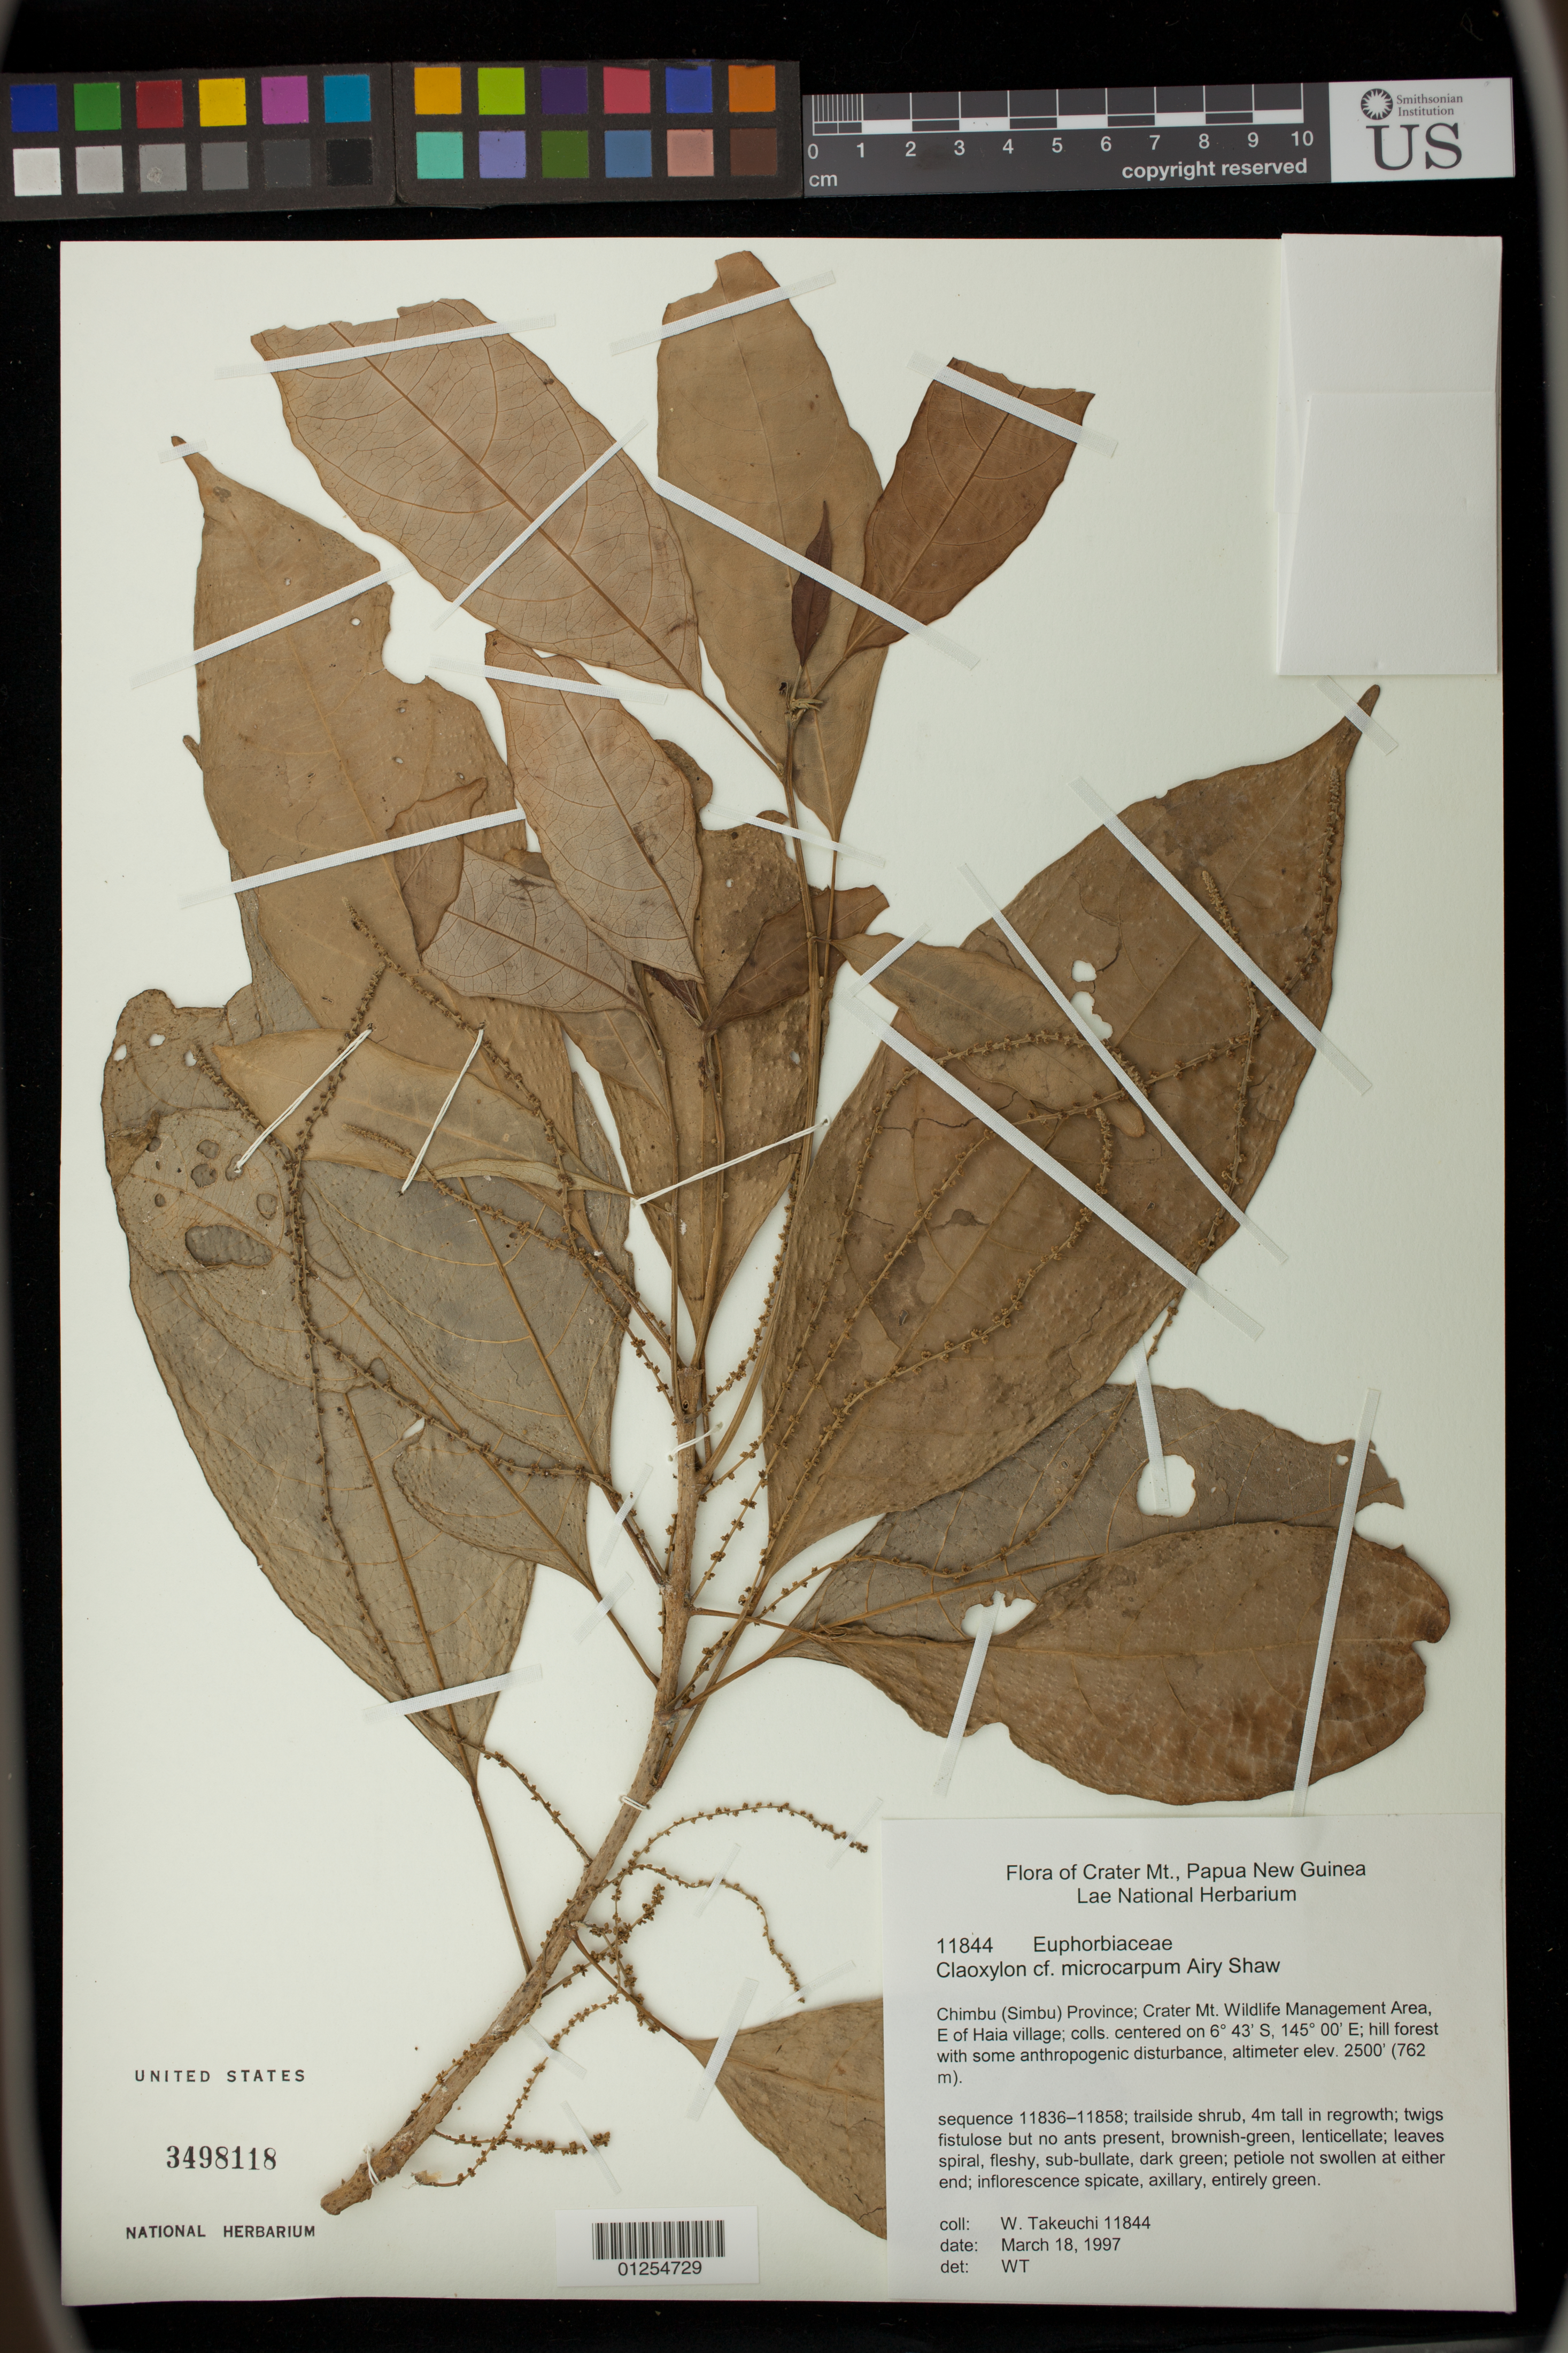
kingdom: Plantae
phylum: Tracheophyta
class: Magnoliopsida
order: Malpighiales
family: Euphorbiaceae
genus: Claoxylon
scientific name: Claoxylon microcarpum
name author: Airy Shaw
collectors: W. Takeuchi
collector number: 11844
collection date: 1997-03-28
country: Papua New Guinea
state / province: Chimbu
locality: Crater Mt. Wildlife Management Area, E of Haia village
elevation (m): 762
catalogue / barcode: US 3498118